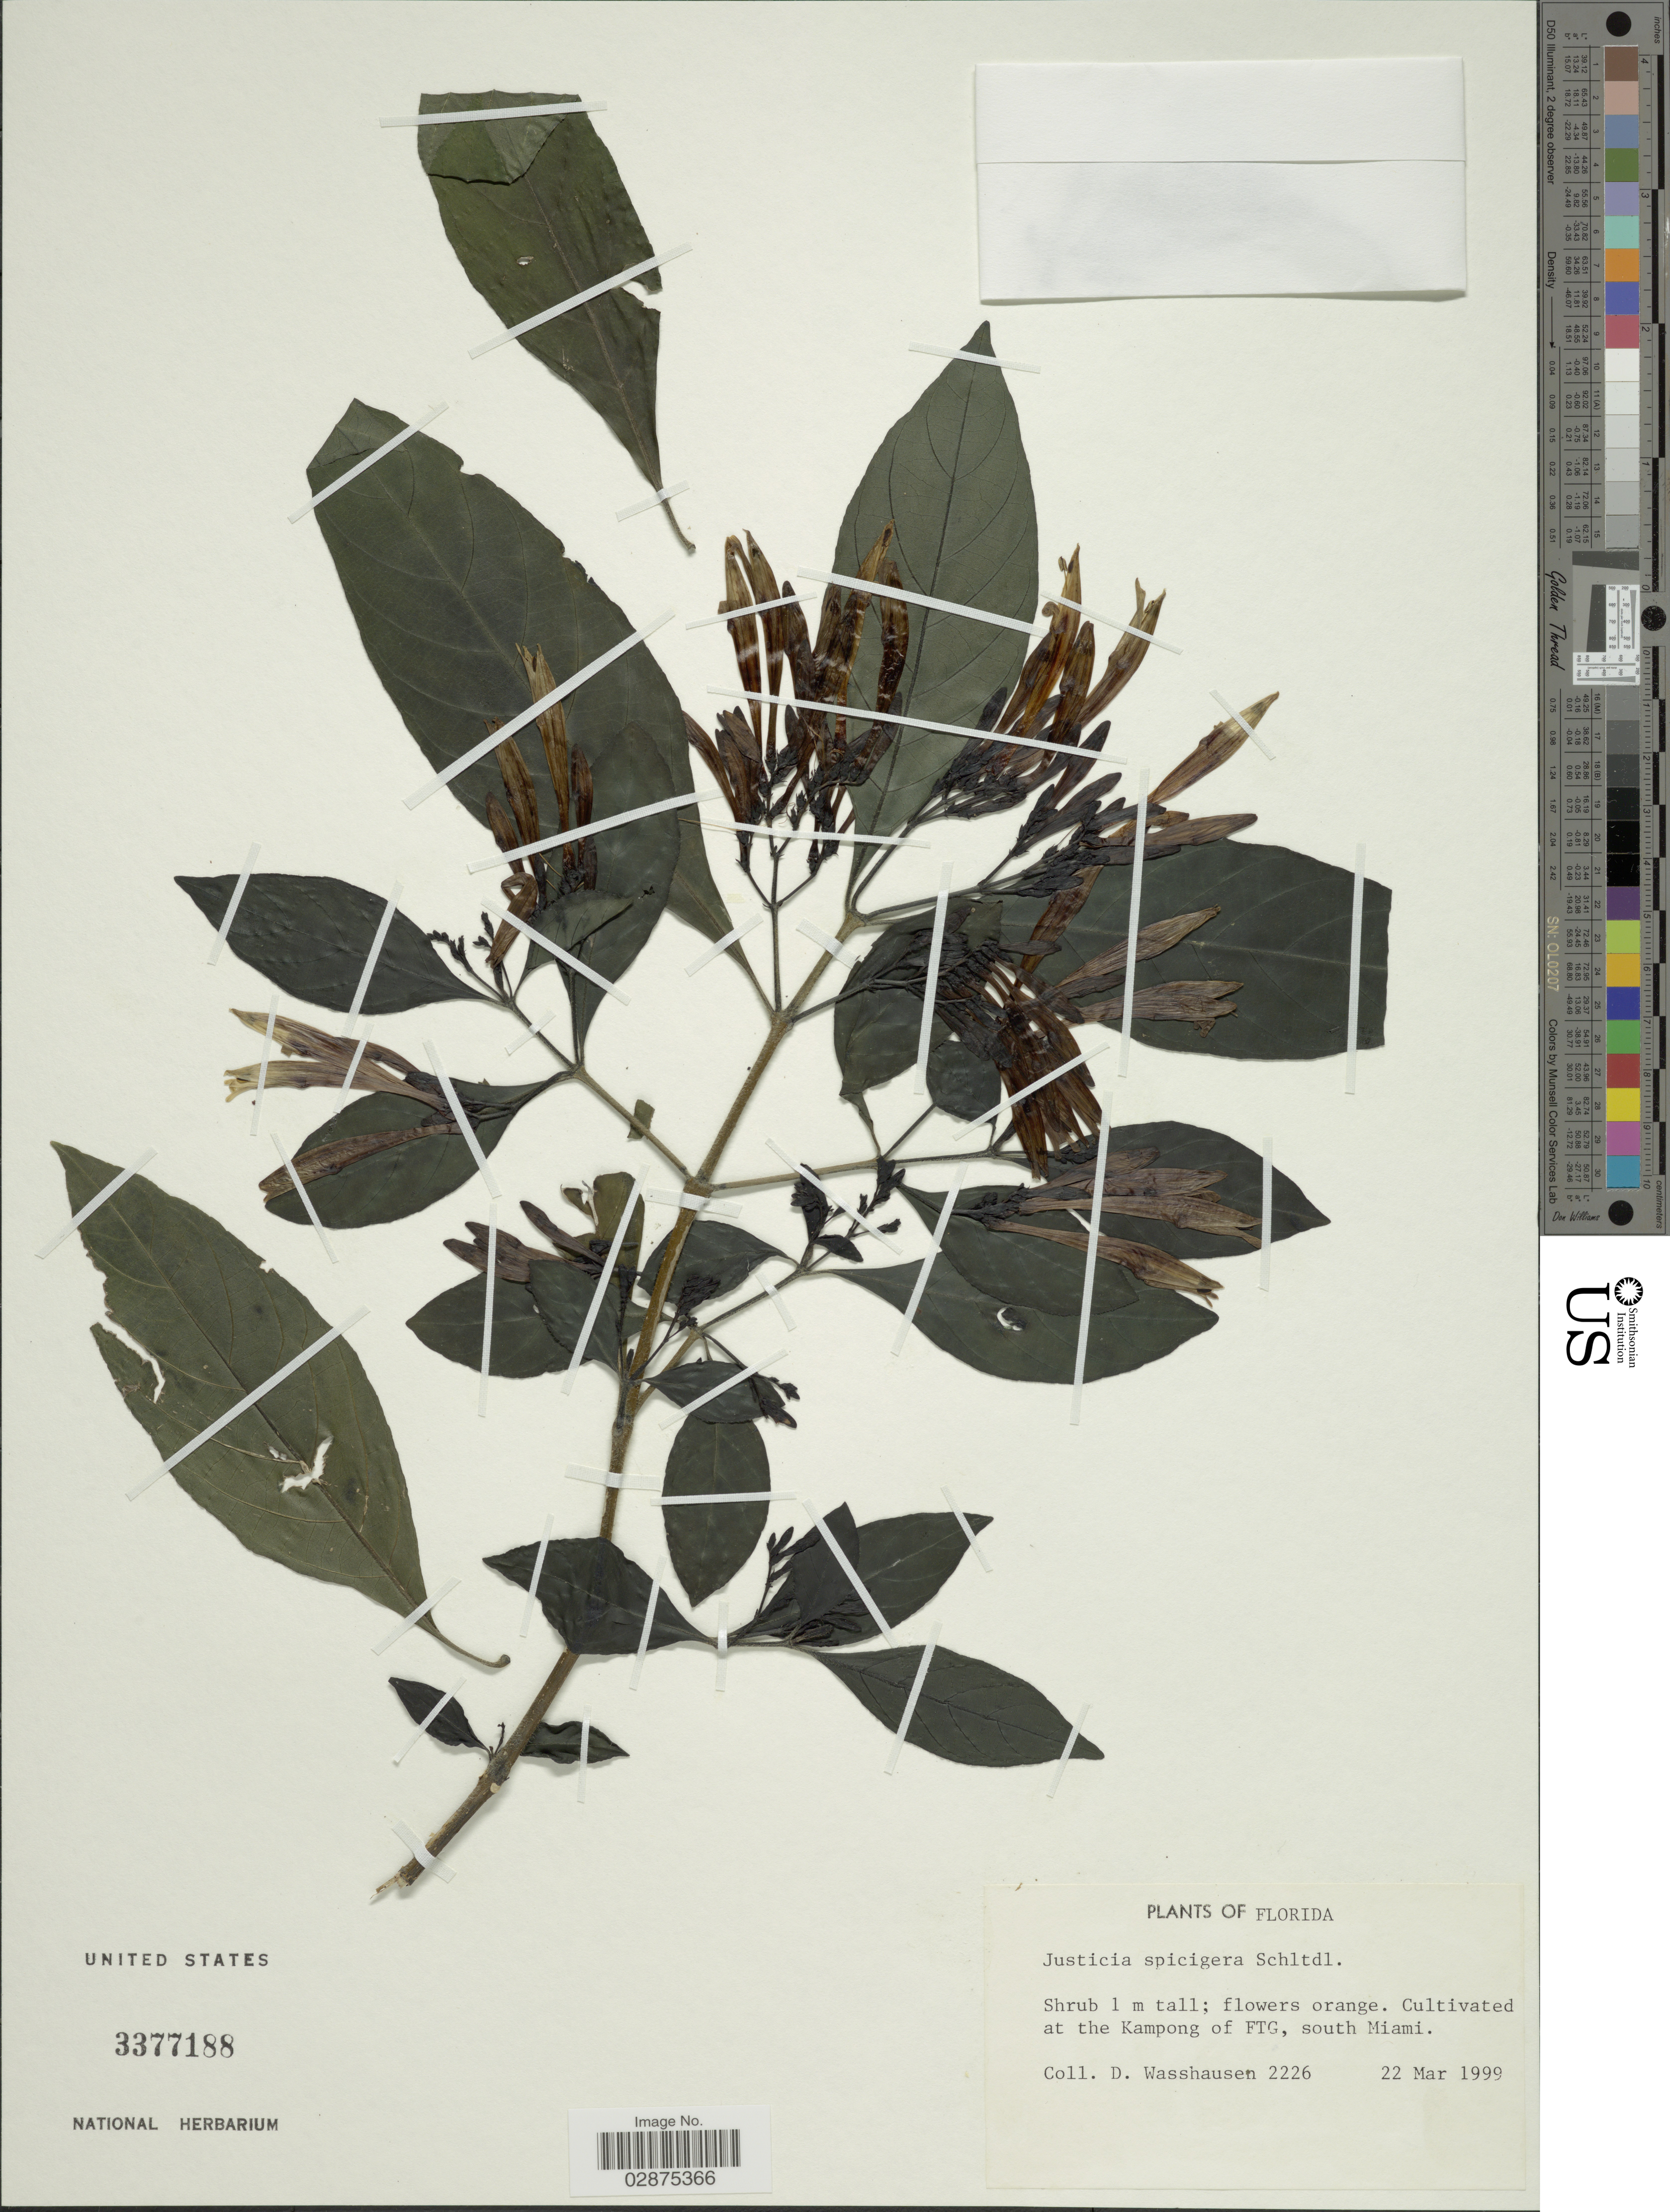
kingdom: Plantae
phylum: Tracheophyta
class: Magnoliopsida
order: Lamiales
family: Acanthaceae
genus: Justicia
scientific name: Justicia spicigera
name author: Schltdl.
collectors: D. C. Wasshausen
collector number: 2226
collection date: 1999-03-22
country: United States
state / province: Florida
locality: Cultivated at the Kampong of FTG, south Miami.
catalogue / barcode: US 3377188